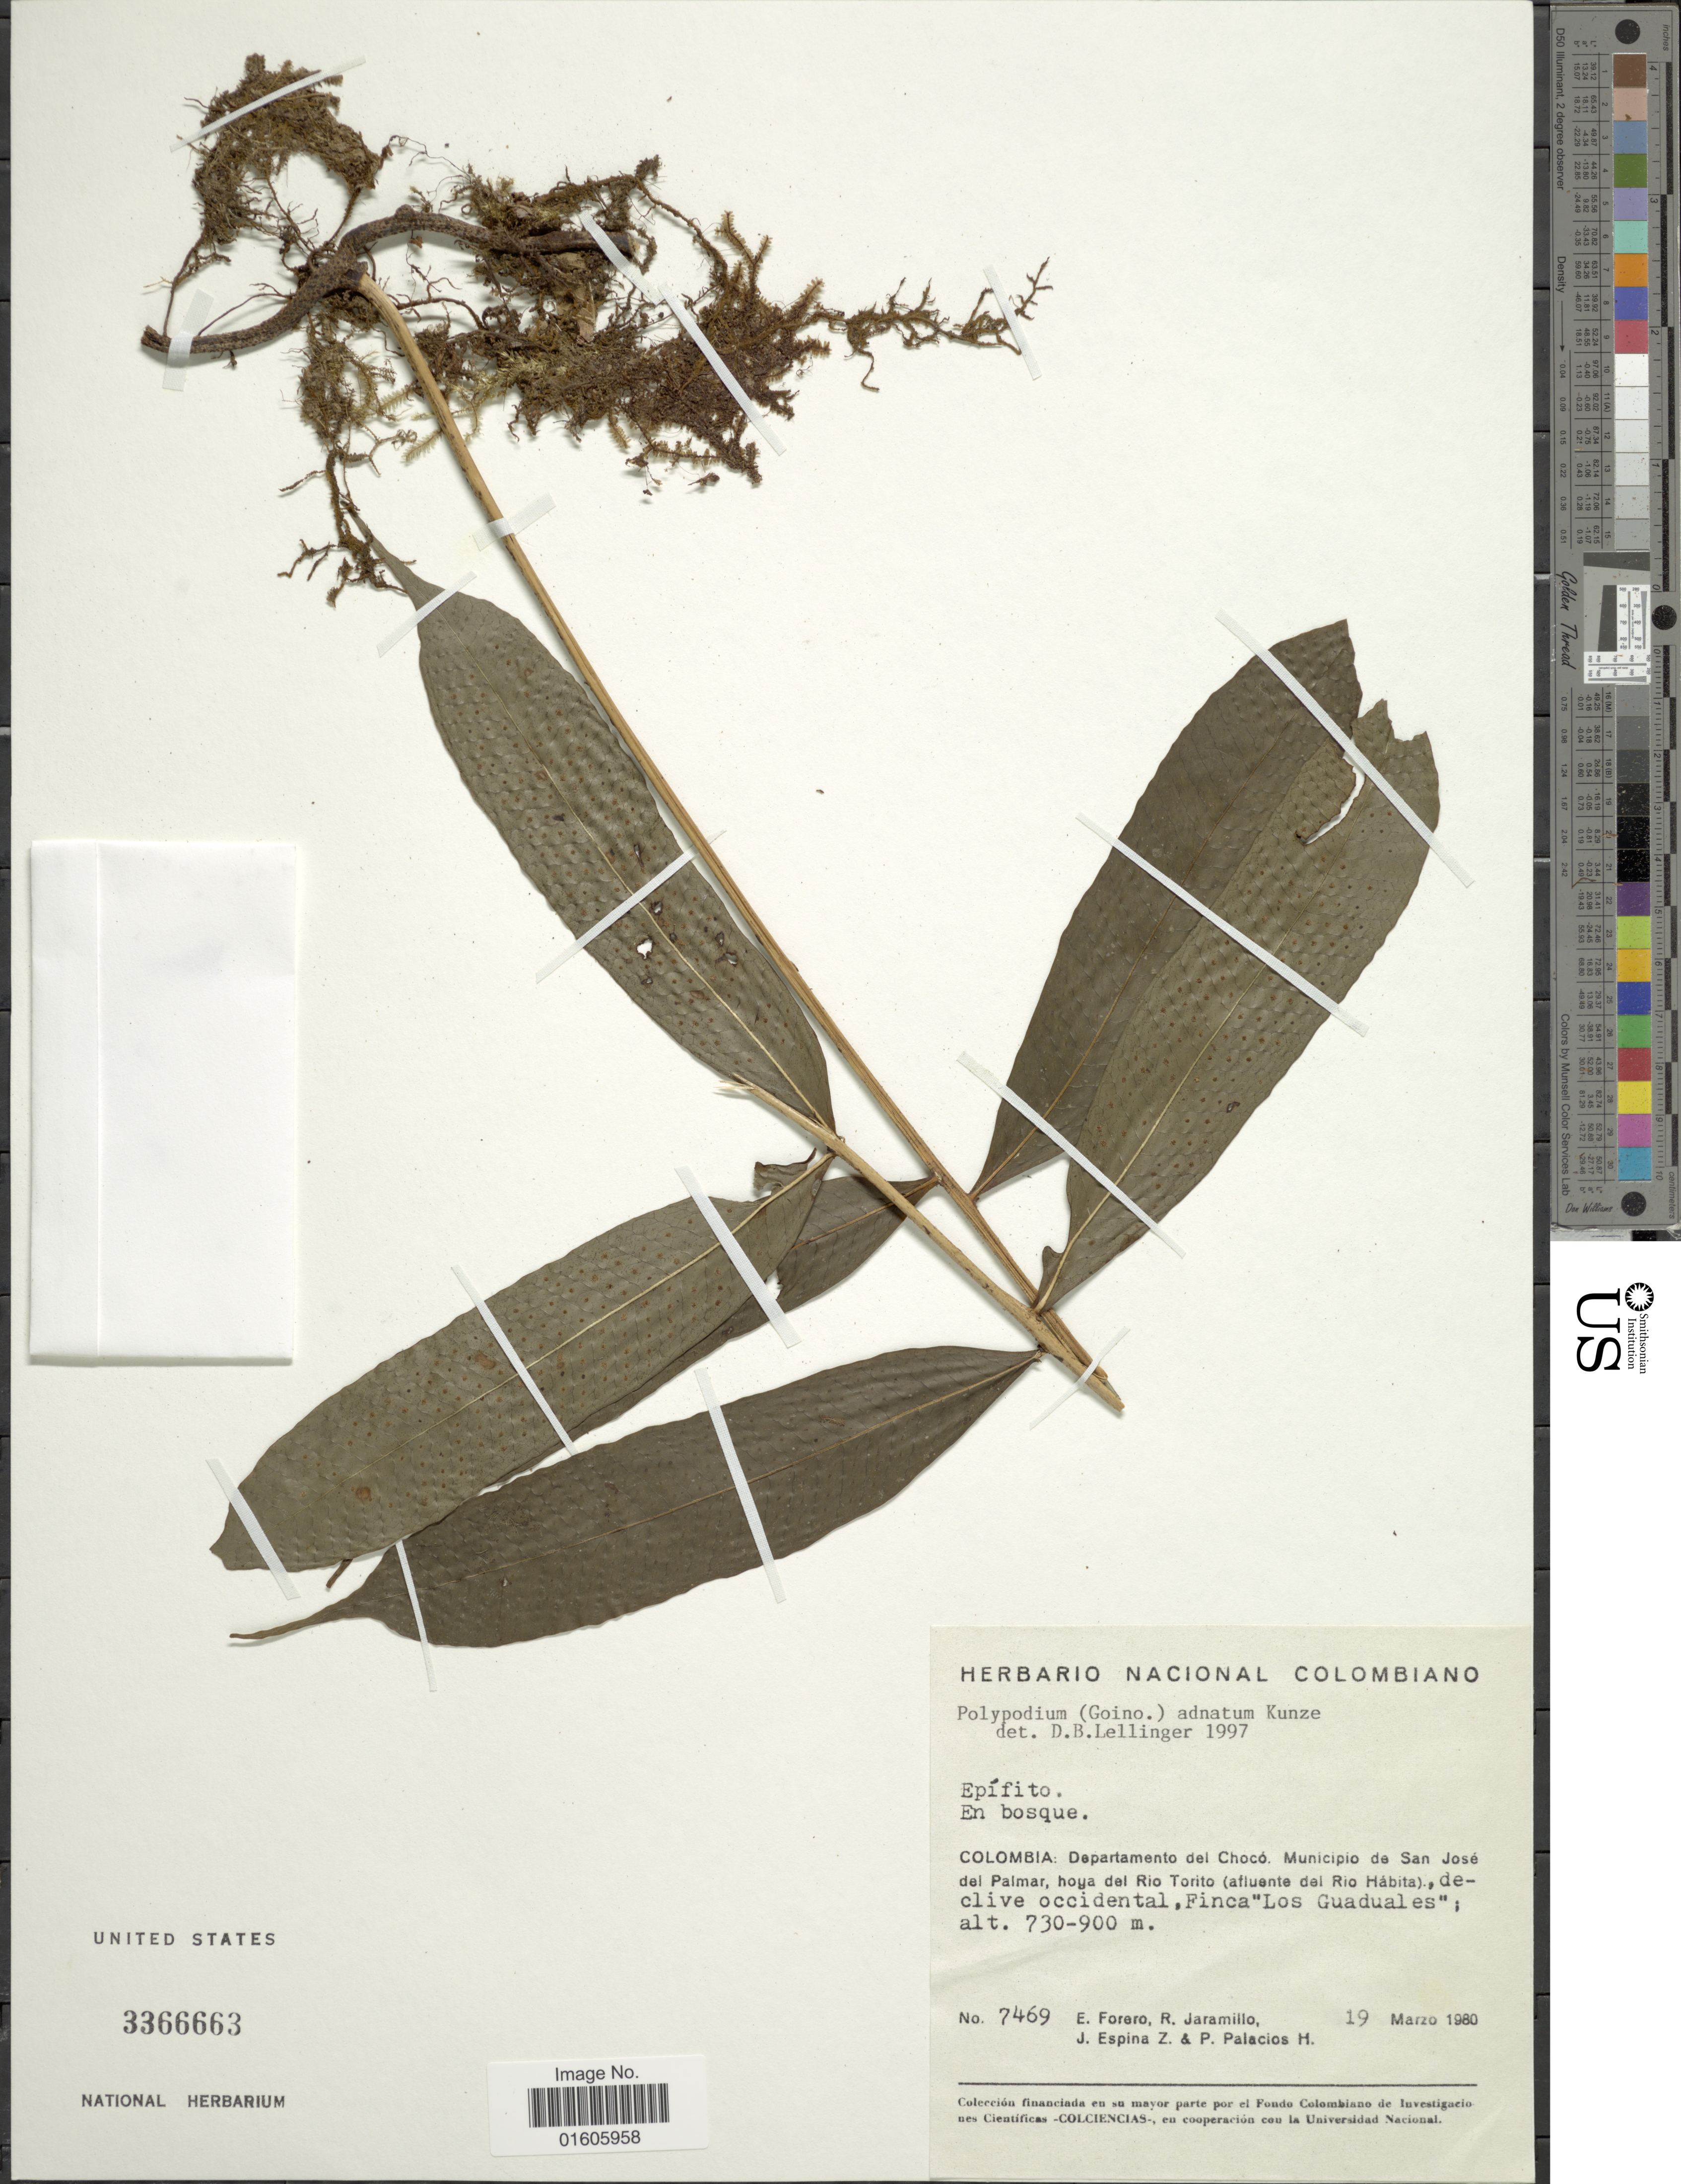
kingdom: Plantae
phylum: Tracheophyta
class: Polypodiopsida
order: Polypodiales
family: Polypodiaceae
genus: Serpocaulon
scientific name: Serpocaulon adnatum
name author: (Kunze ex Klotzsch) A.R. Sm.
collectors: E. Forero, R. Jaramillo, J. Espina Z. & P. Palacios H.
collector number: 7469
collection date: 1980-03-19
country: Colombia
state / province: Chocó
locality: Departamento del Chocó. Municipio de San José del Palmar, hoya del Rio Torito (afluente del Rio Hábita), declive occidental. Finca "Los Guaduales".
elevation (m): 730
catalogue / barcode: US 3366663